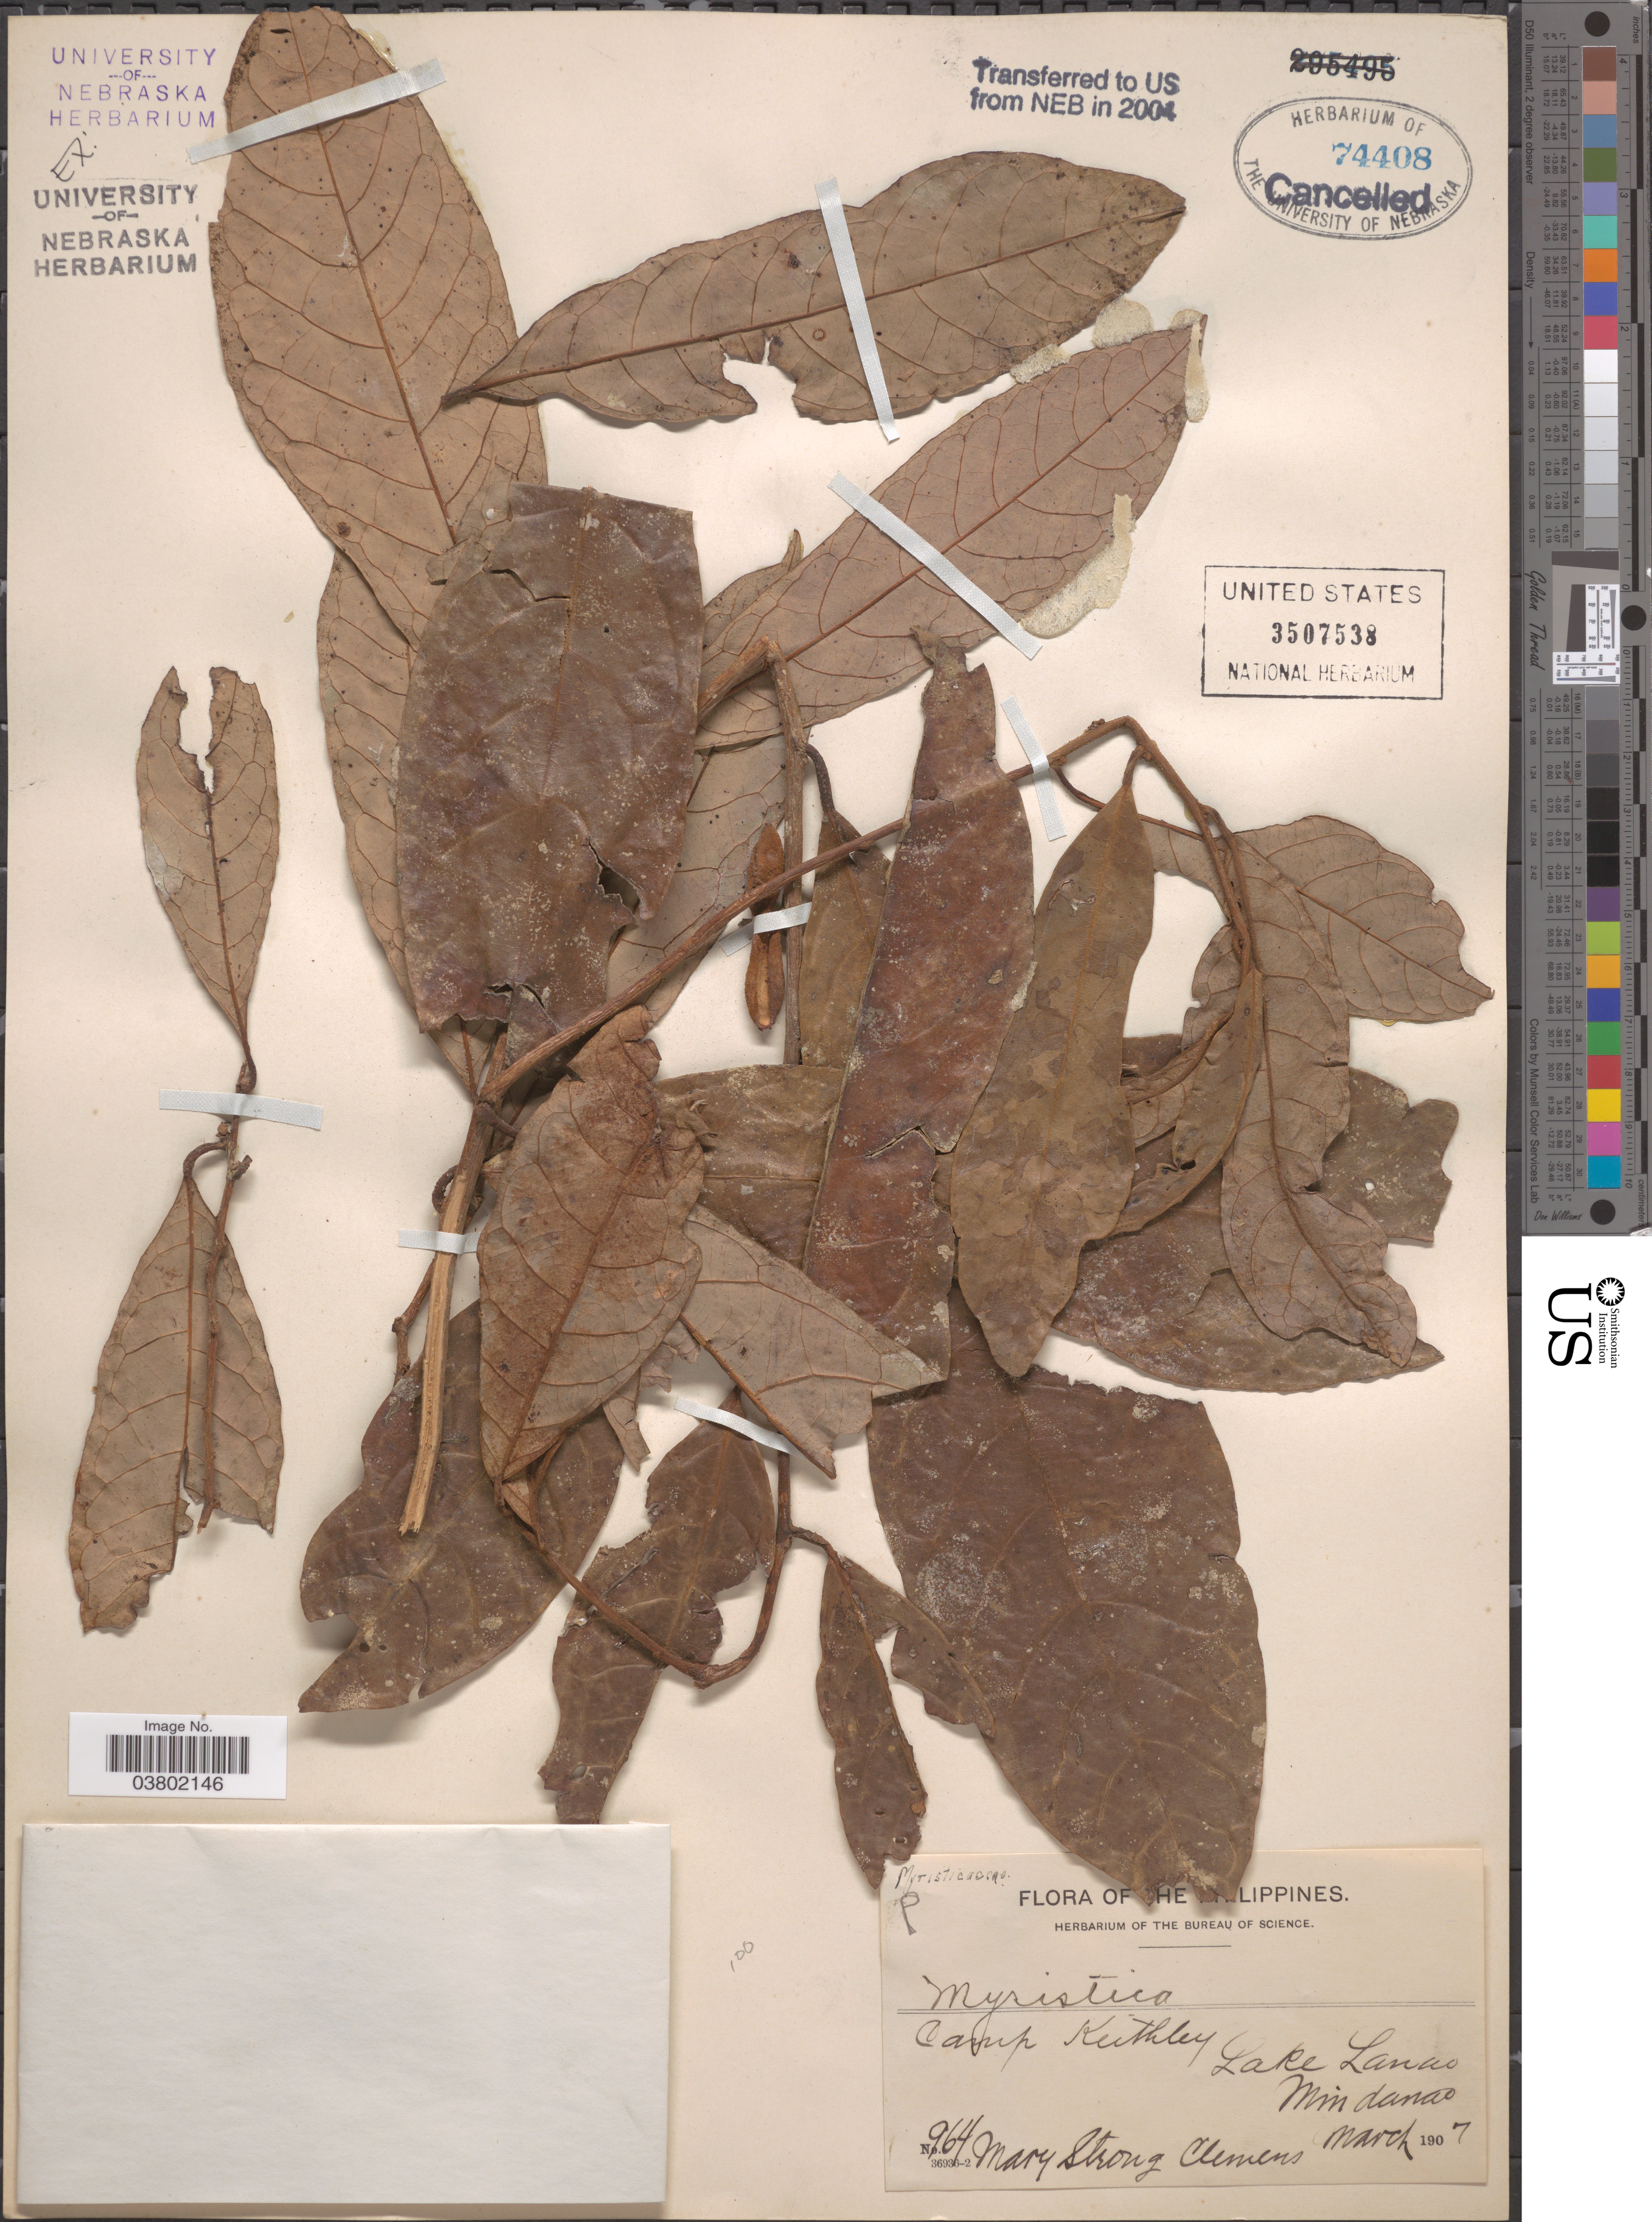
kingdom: Plantae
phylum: Tracheophyta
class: Magnoliopsida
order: Magnoliales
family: Myristicaceae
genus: Myristica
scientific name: Myristica sp.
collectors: M. S. Clemens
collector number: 964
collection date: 1907-03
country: Philippines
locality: Camp Keithley, Lake Lanao, Mindanao.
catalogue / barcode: US 3507538